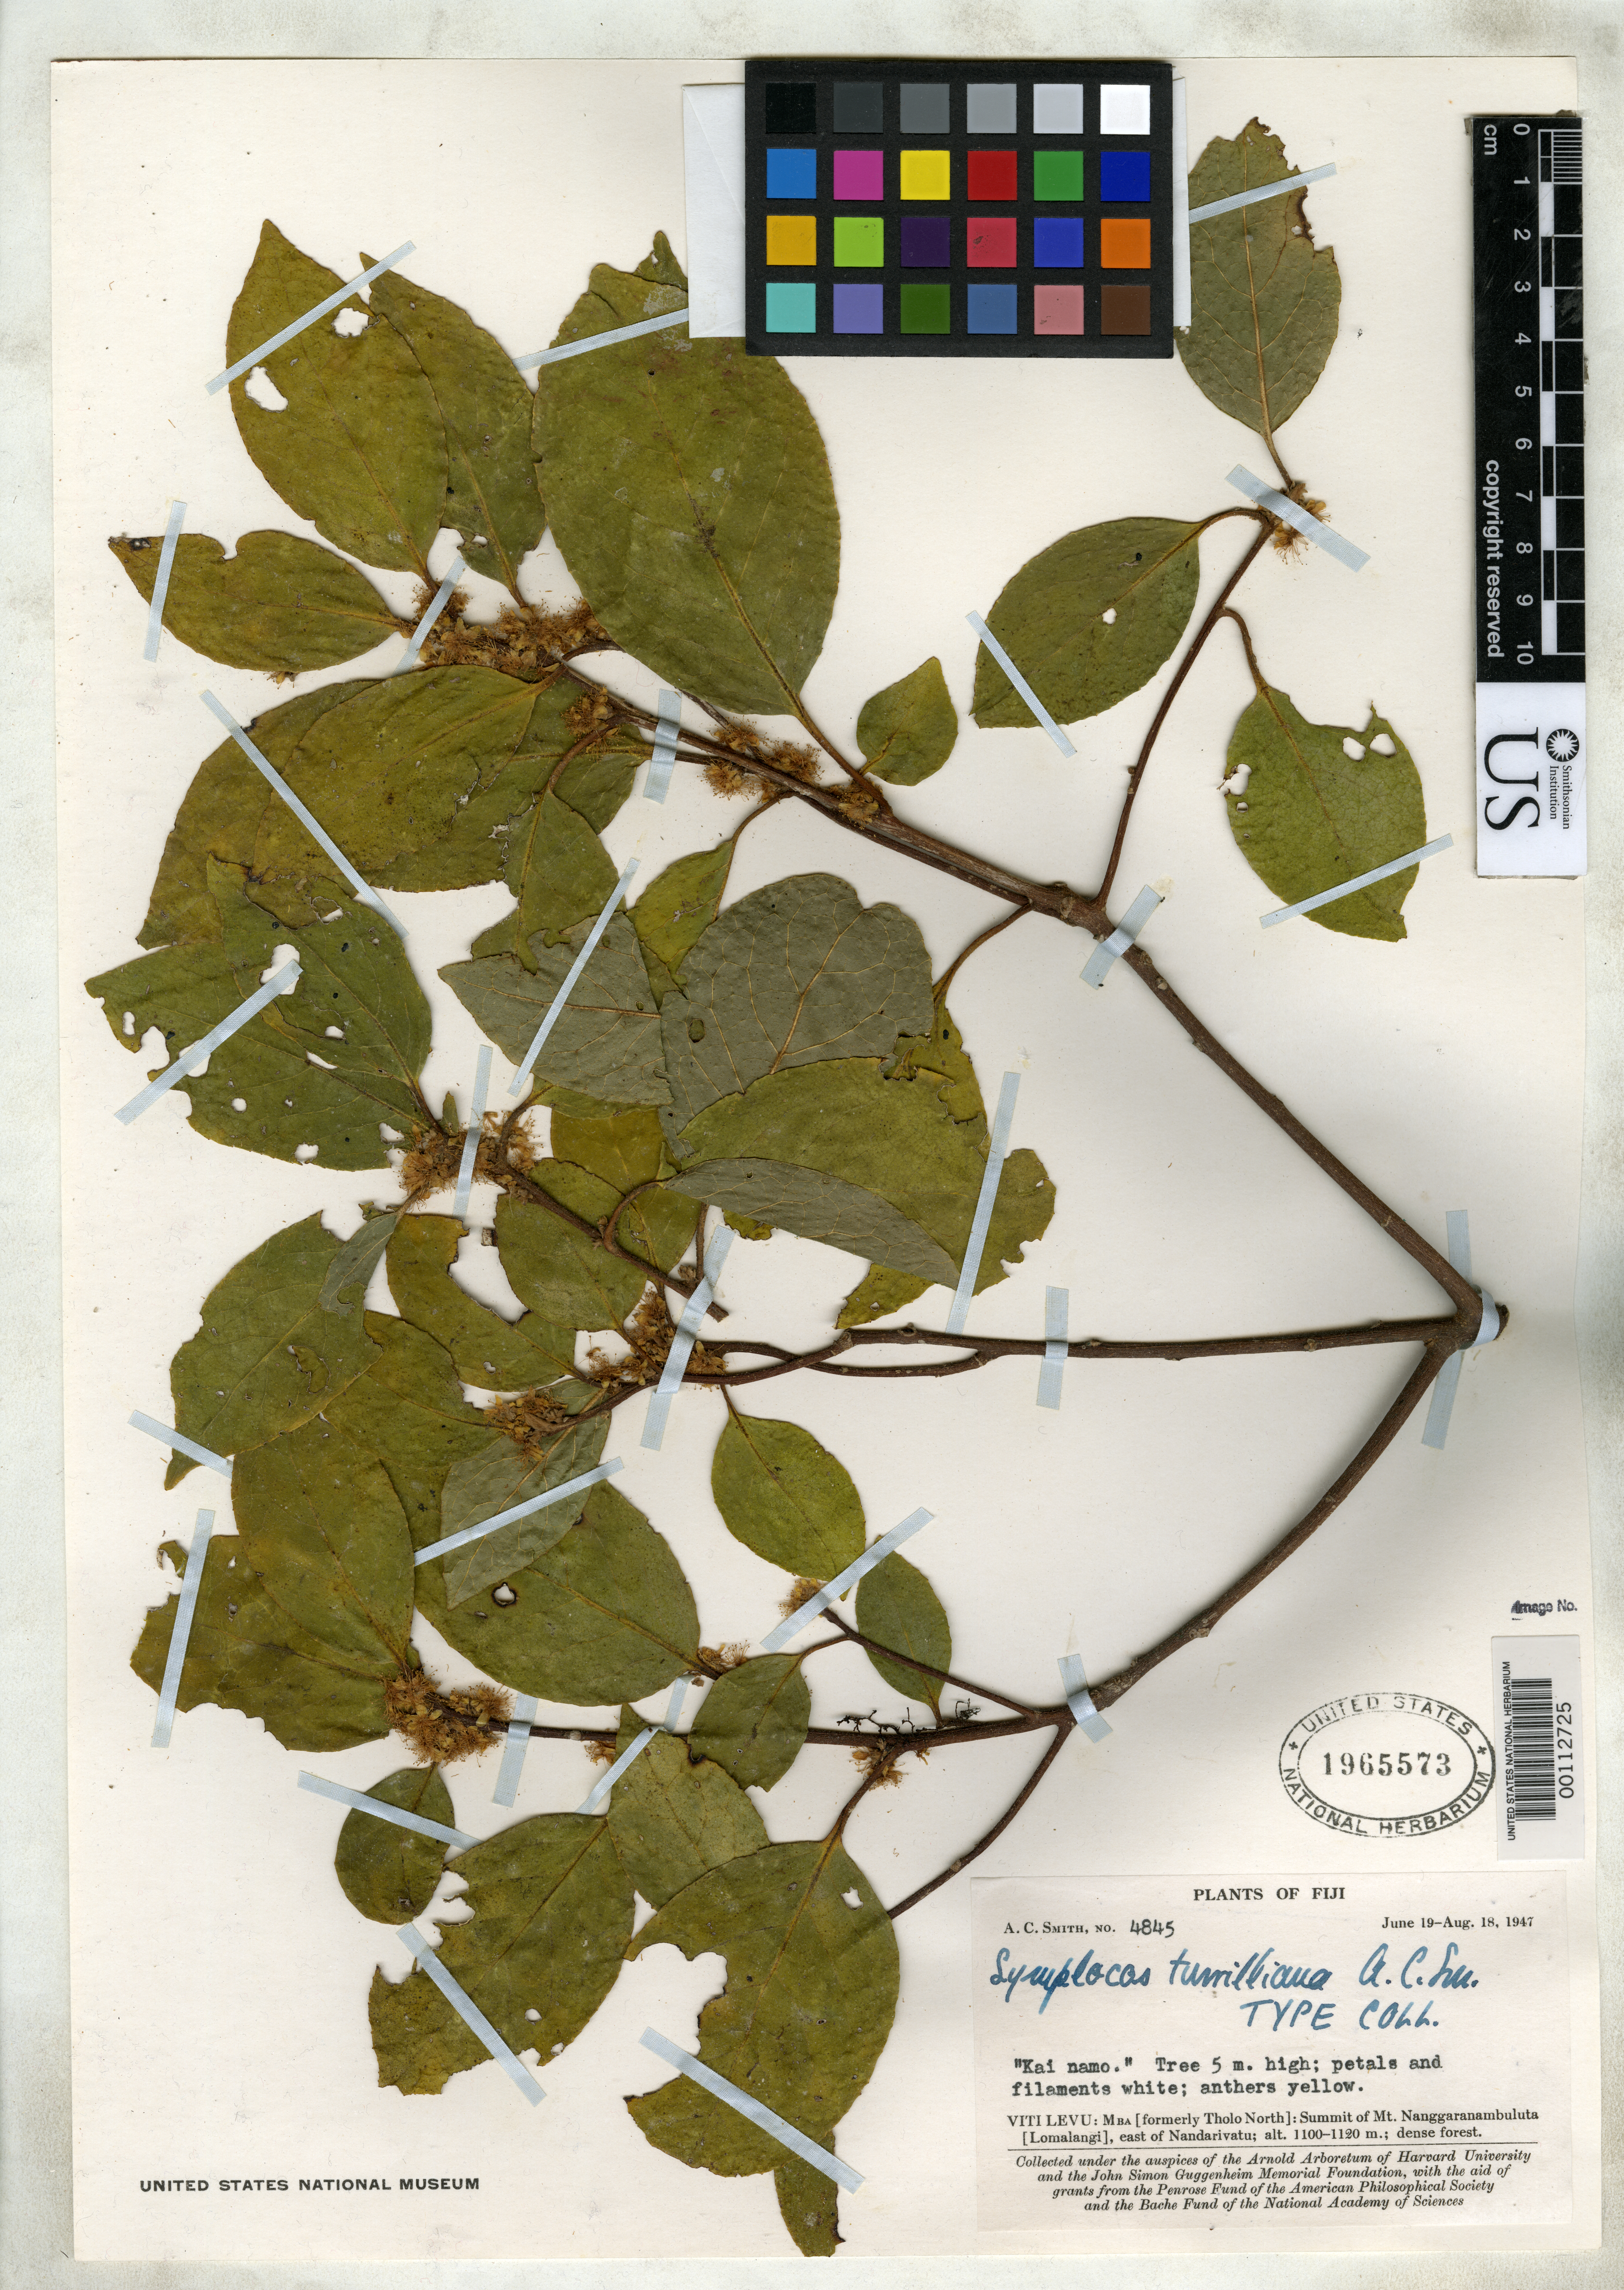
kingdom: Plantae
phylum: Tracheophyta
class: Magnoliopsida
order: Ericales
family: Symplocaceae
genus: Symplocos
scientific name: Symplocos turrilliana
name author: A.C. Sm.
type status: Isotype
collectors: A. C. Smith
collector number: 4845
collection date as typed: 23 Jun 1947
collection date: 1947-06-23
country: Fiji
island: Viti Levu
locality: Mba, summit of Nanggaranambuluta, E of Nandarivatu. [Viti Levu Group]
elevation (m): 1100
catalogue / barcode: US 1965573